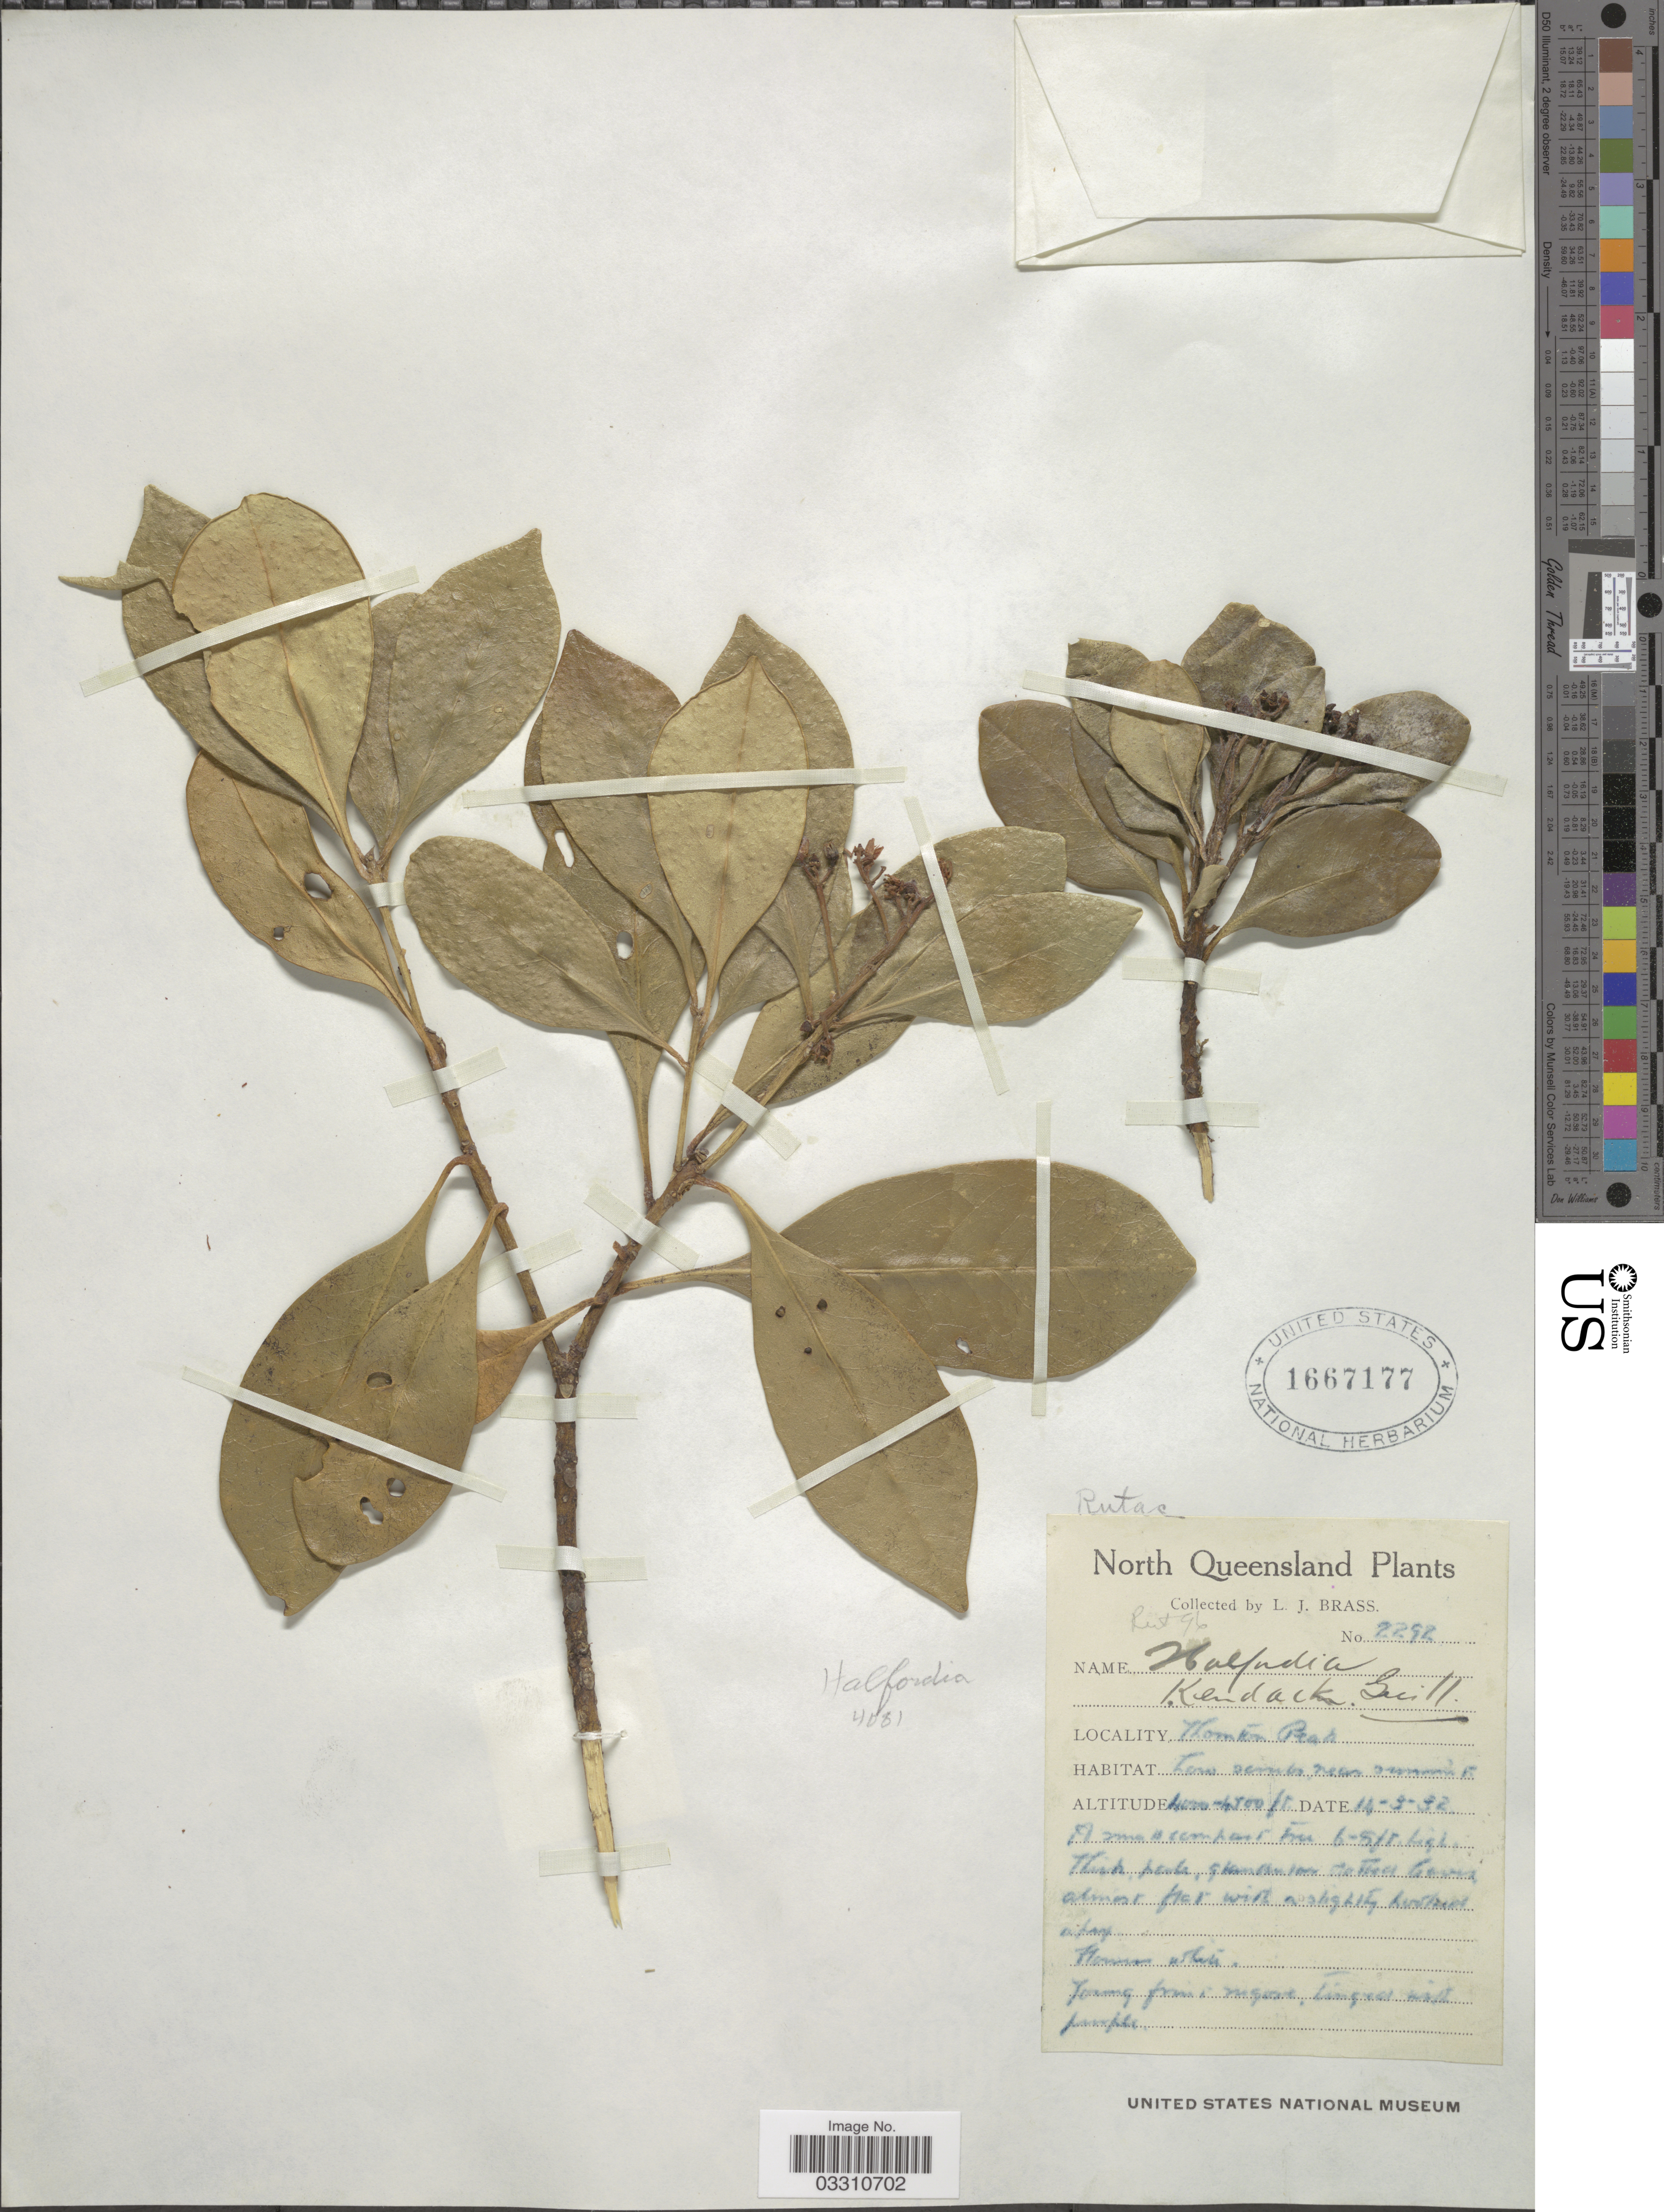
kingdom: Plantae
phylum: Tracheophyta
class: Magnoliopsida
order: Sapindales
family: Rutaceae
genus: Halfordia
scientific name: Halfordia kendack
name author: (Montrouz.) Guillaumin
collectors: L. J. Brass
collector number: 2292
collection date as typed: Transcribed d/m/y: 14/3/32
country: Australia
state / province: Queensland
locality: North Queensland. Thornton Peak.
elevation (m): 1219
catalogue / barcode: US 1667177